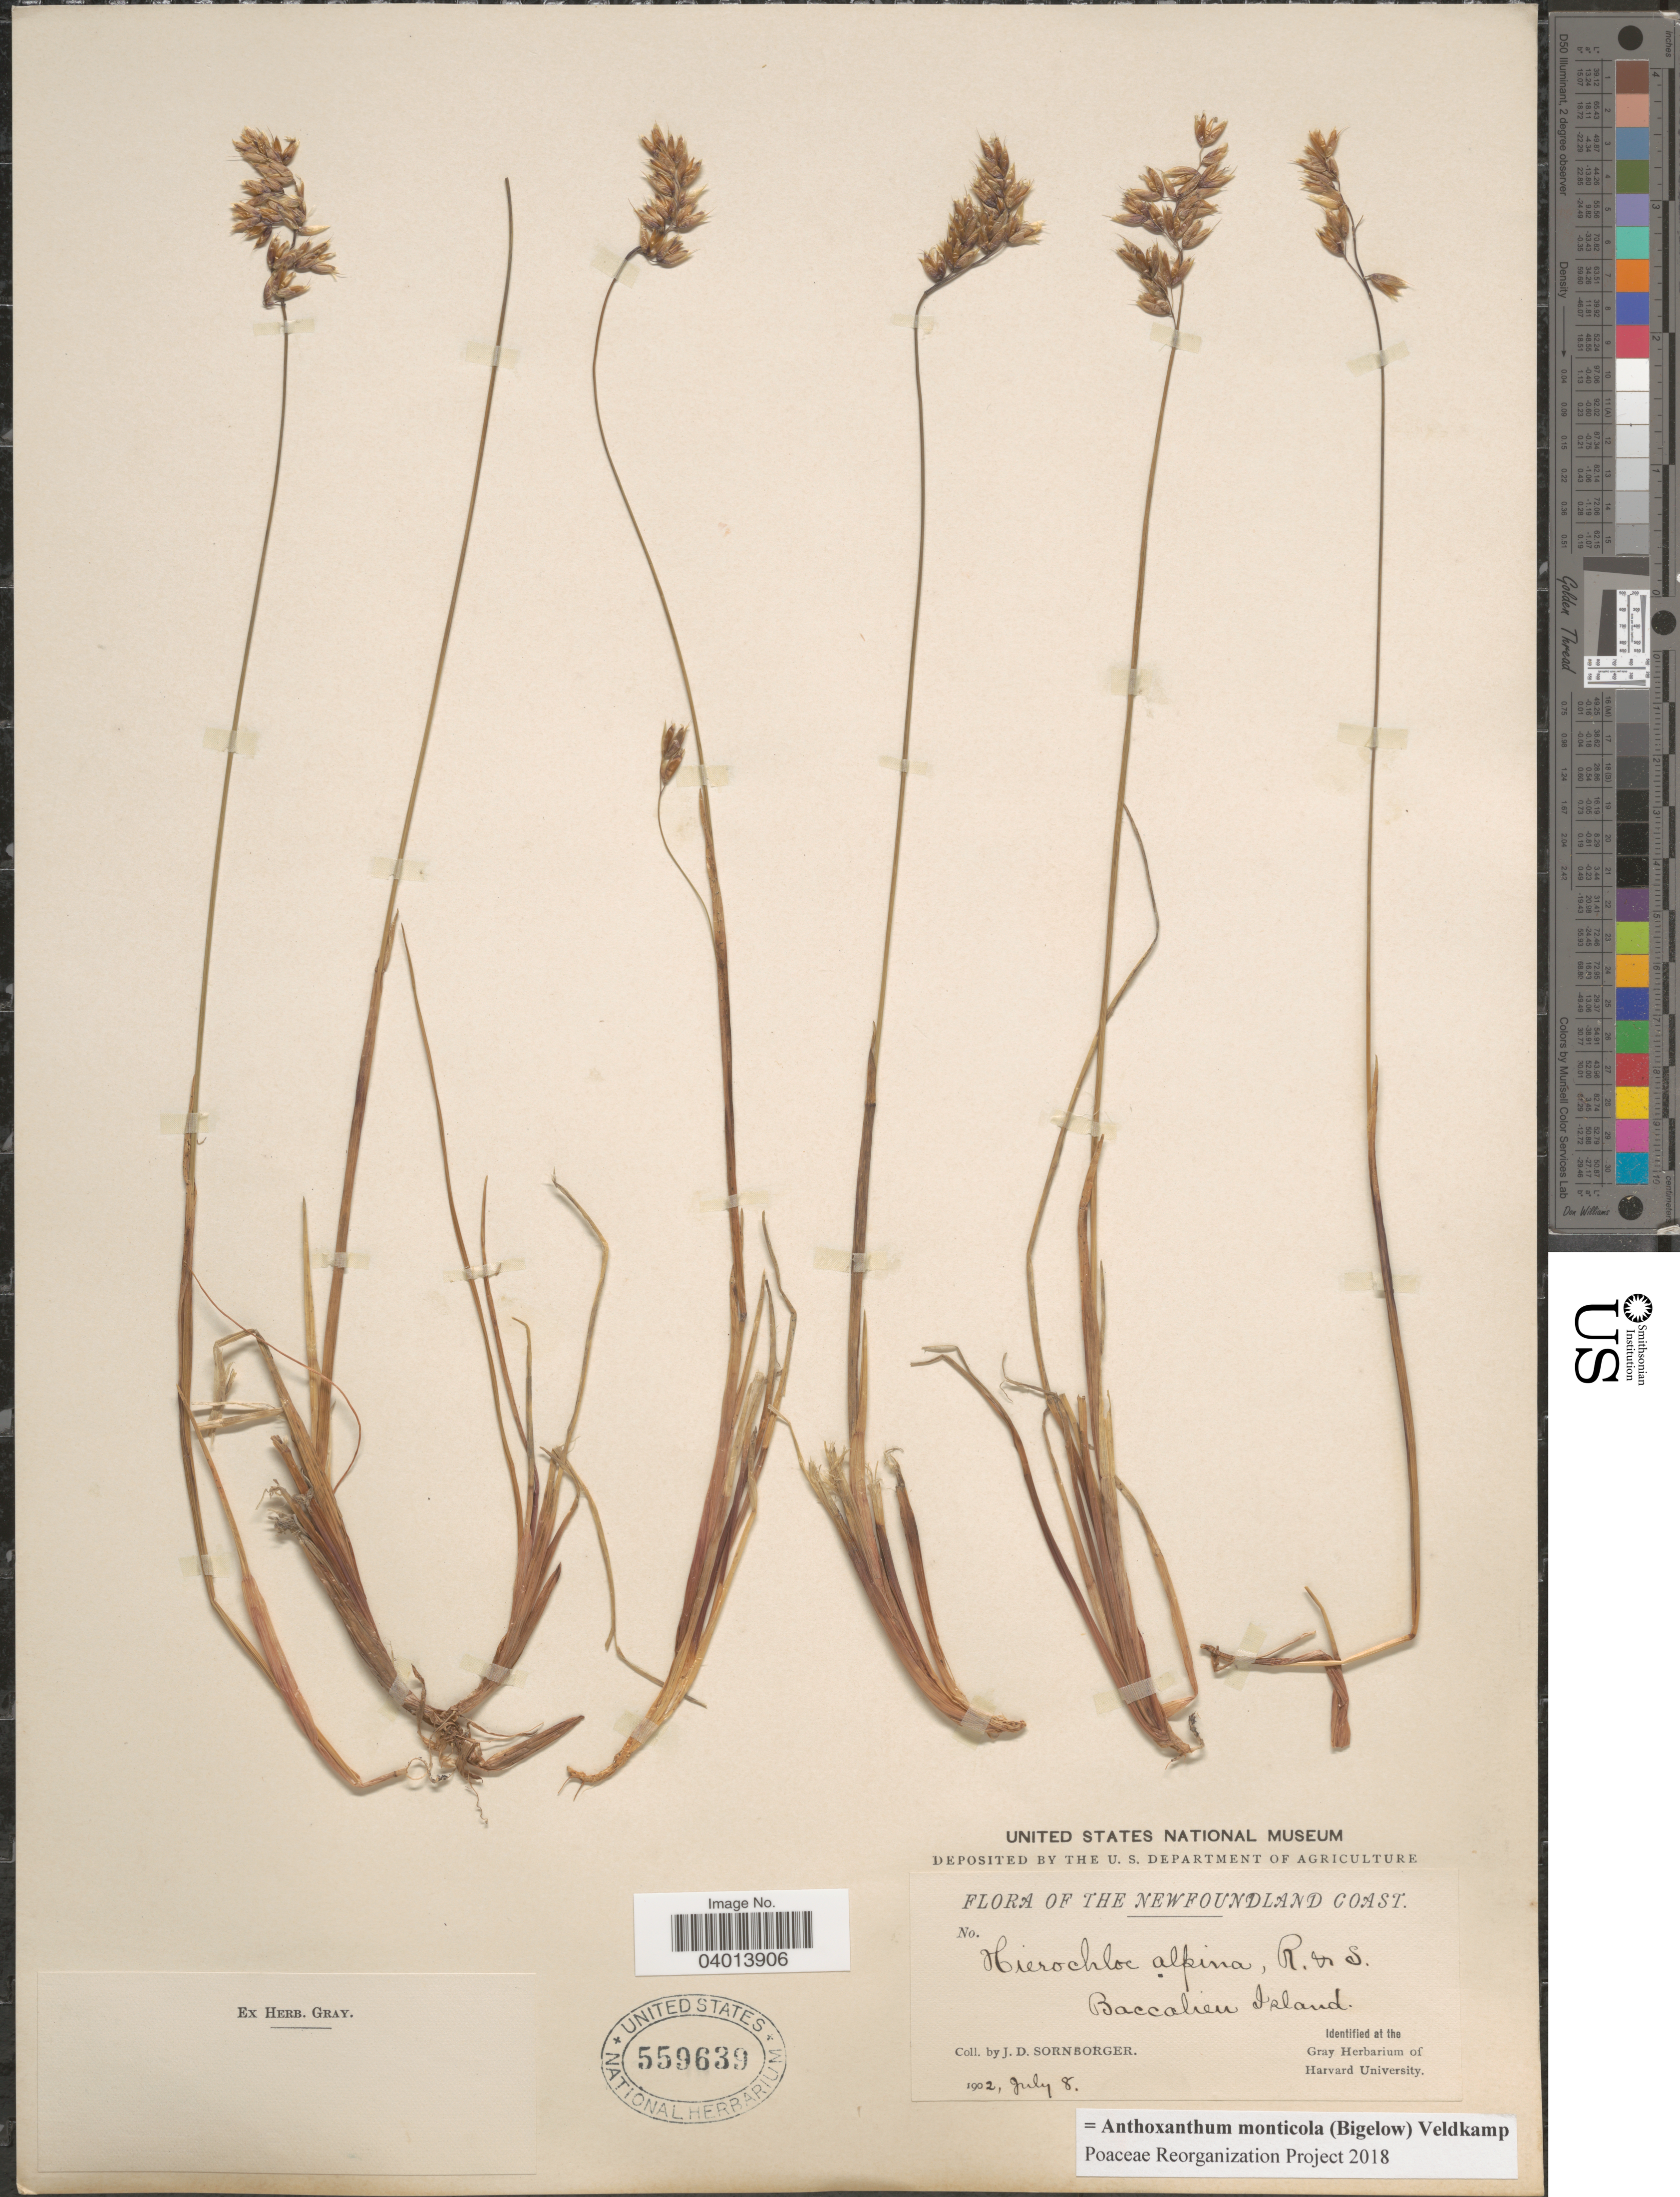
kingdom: Plantae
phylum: Tracheophyta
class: Liliopsida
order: Poales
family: Poaceae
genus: Anthoxanthum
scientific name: Anthoxanthum monticola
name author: (Bigelow) Veldkamp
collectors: J. Sornborger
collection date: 1902-07-08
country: Canada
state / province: Newfoundland and Labrador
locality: The Newfoundland Coast. Baccalieu Island.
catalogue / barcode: US 559639